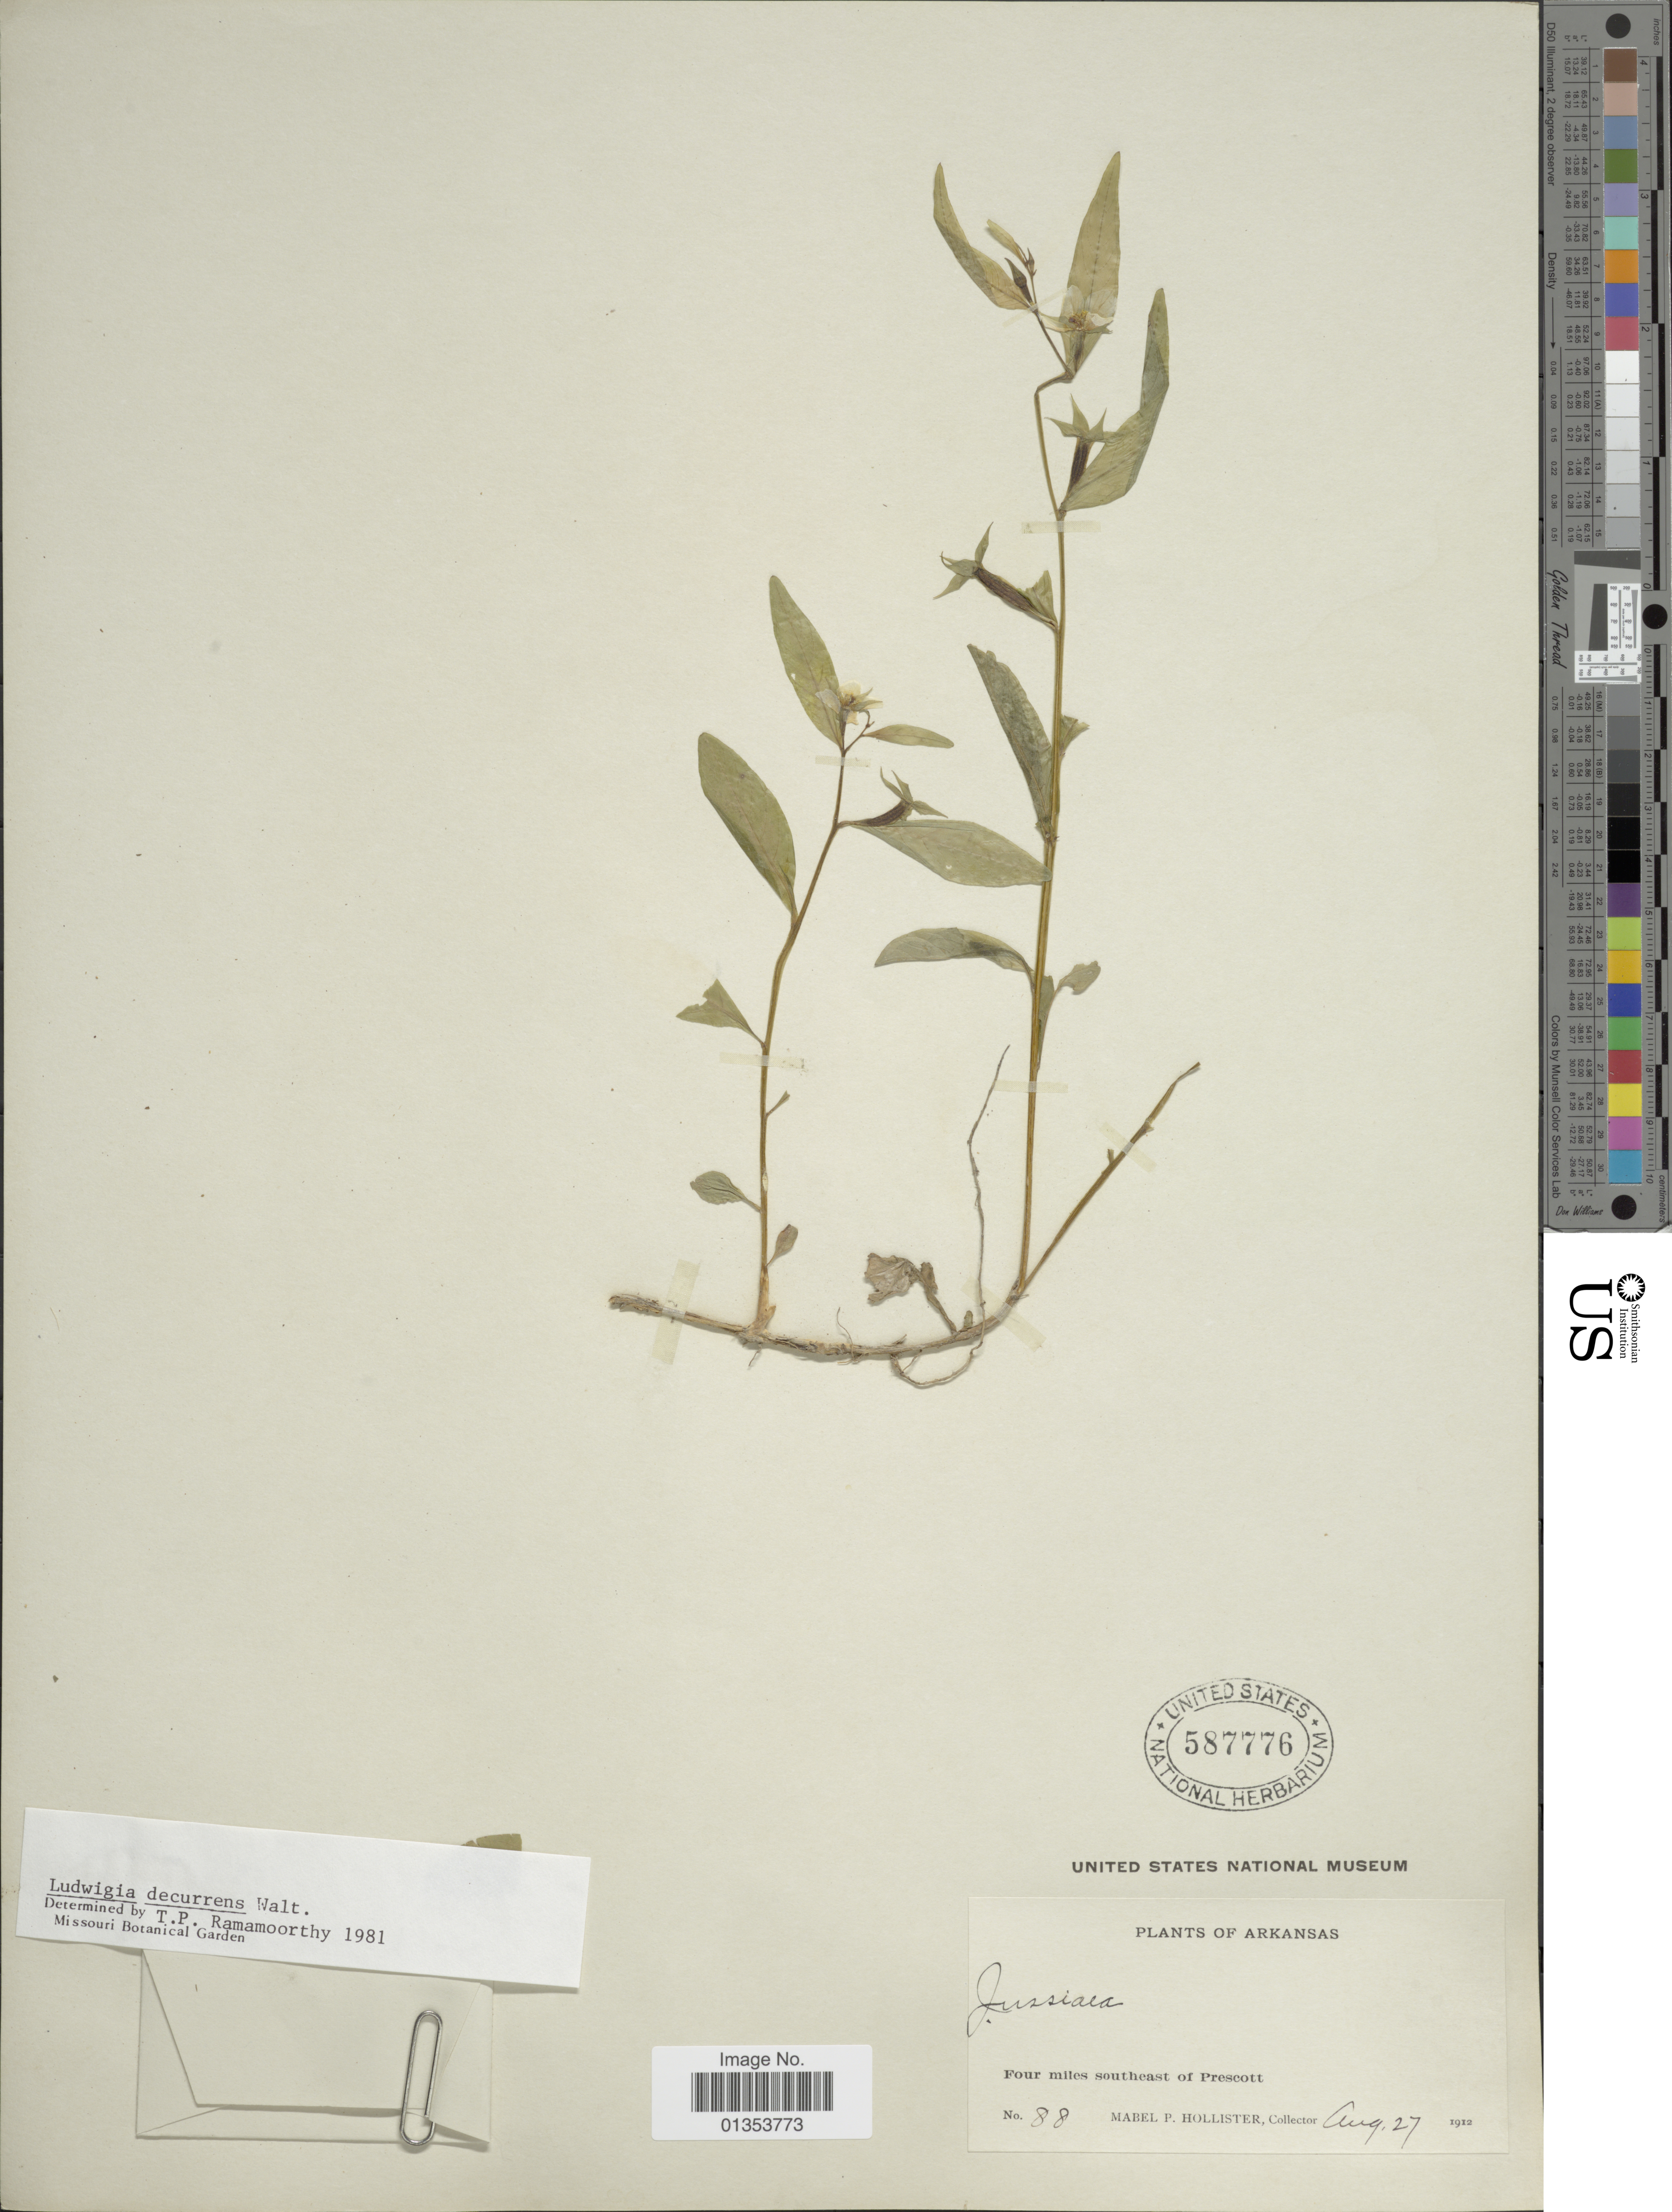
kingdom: Plantae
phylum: Tracheophyta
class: Magnoliopsida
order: Myrtales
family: Onagraceae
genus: Ludwigia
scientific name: Ludwigia decurrens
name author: Walter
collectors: M. Hollister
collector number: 88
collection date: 1912-08-27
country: United States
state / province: Arkansas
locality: Four miles southeast of Prescott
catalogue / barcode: US 587776